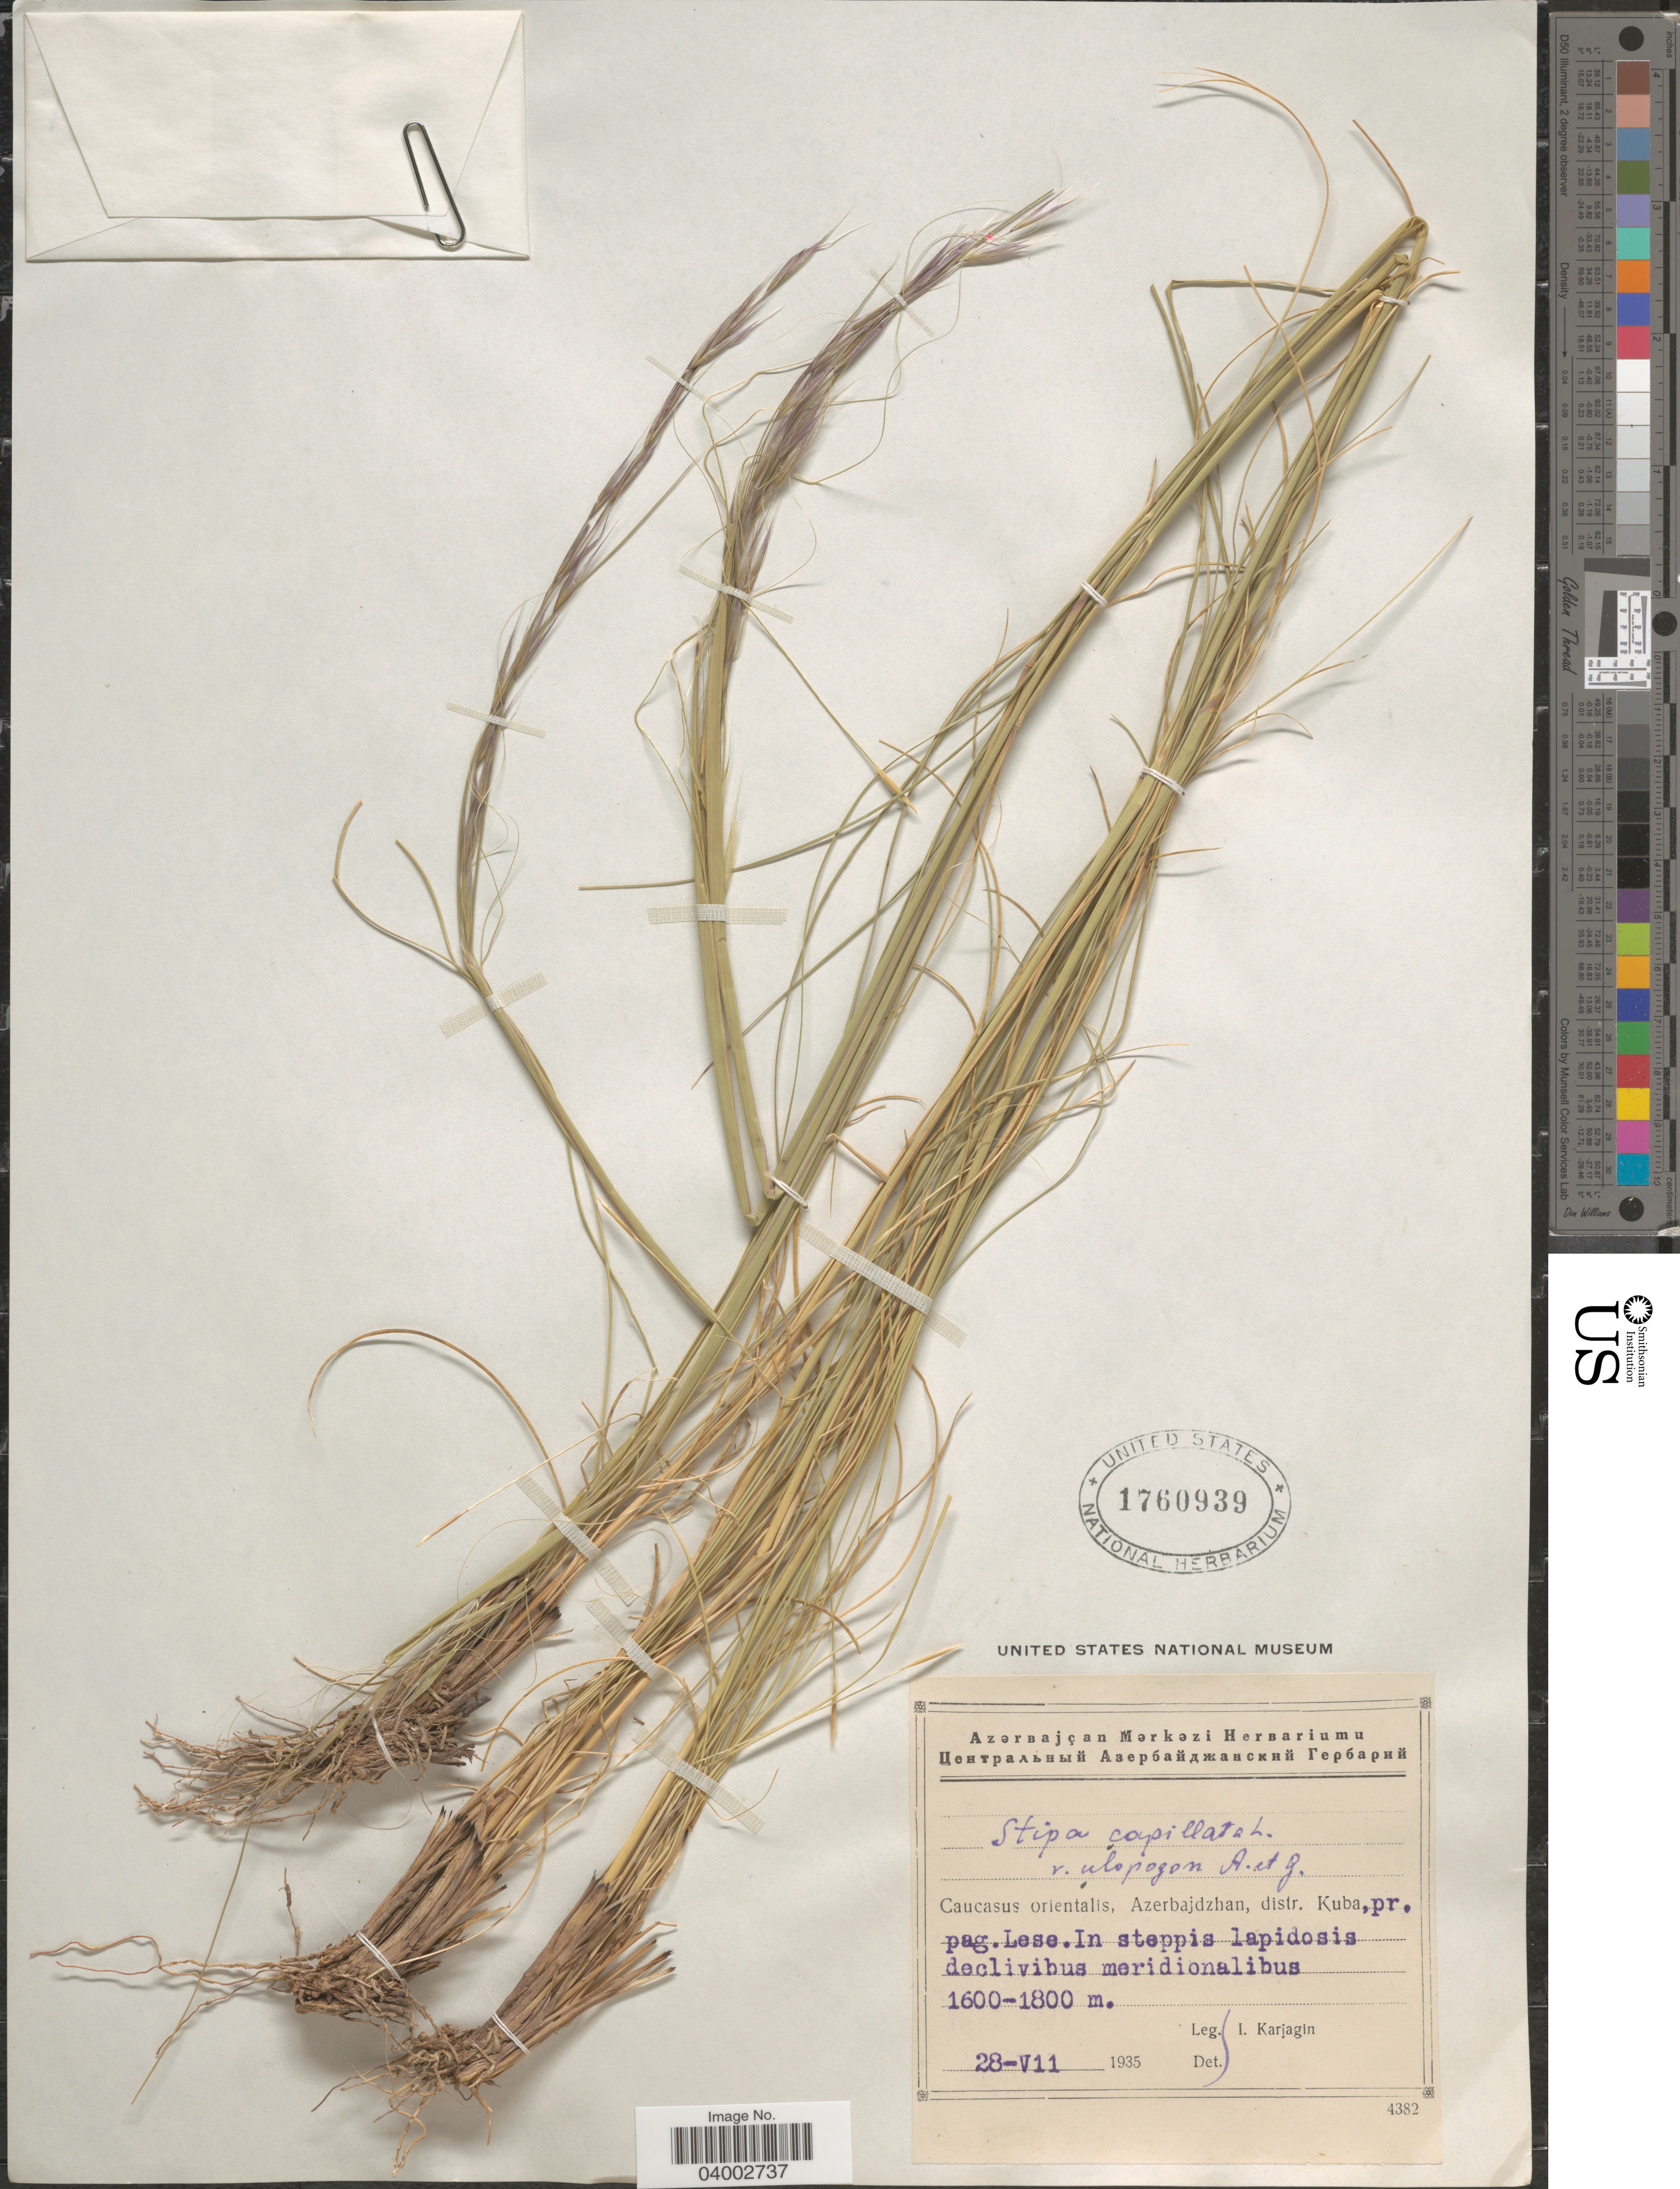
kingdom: Plantae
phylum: Tracheophyta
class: Liliopsida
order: Poales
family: Poaceae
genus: Stipa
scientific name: Stipa capillata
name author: L.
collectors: I. Karjagin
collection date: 1935-07-28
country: Azerbaijan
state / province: Quba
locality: Caucasus orientalis, Azerbajdzhan, distr. Kuba, pr. pag. Lese.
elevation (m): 1600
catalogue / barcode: US 1760939